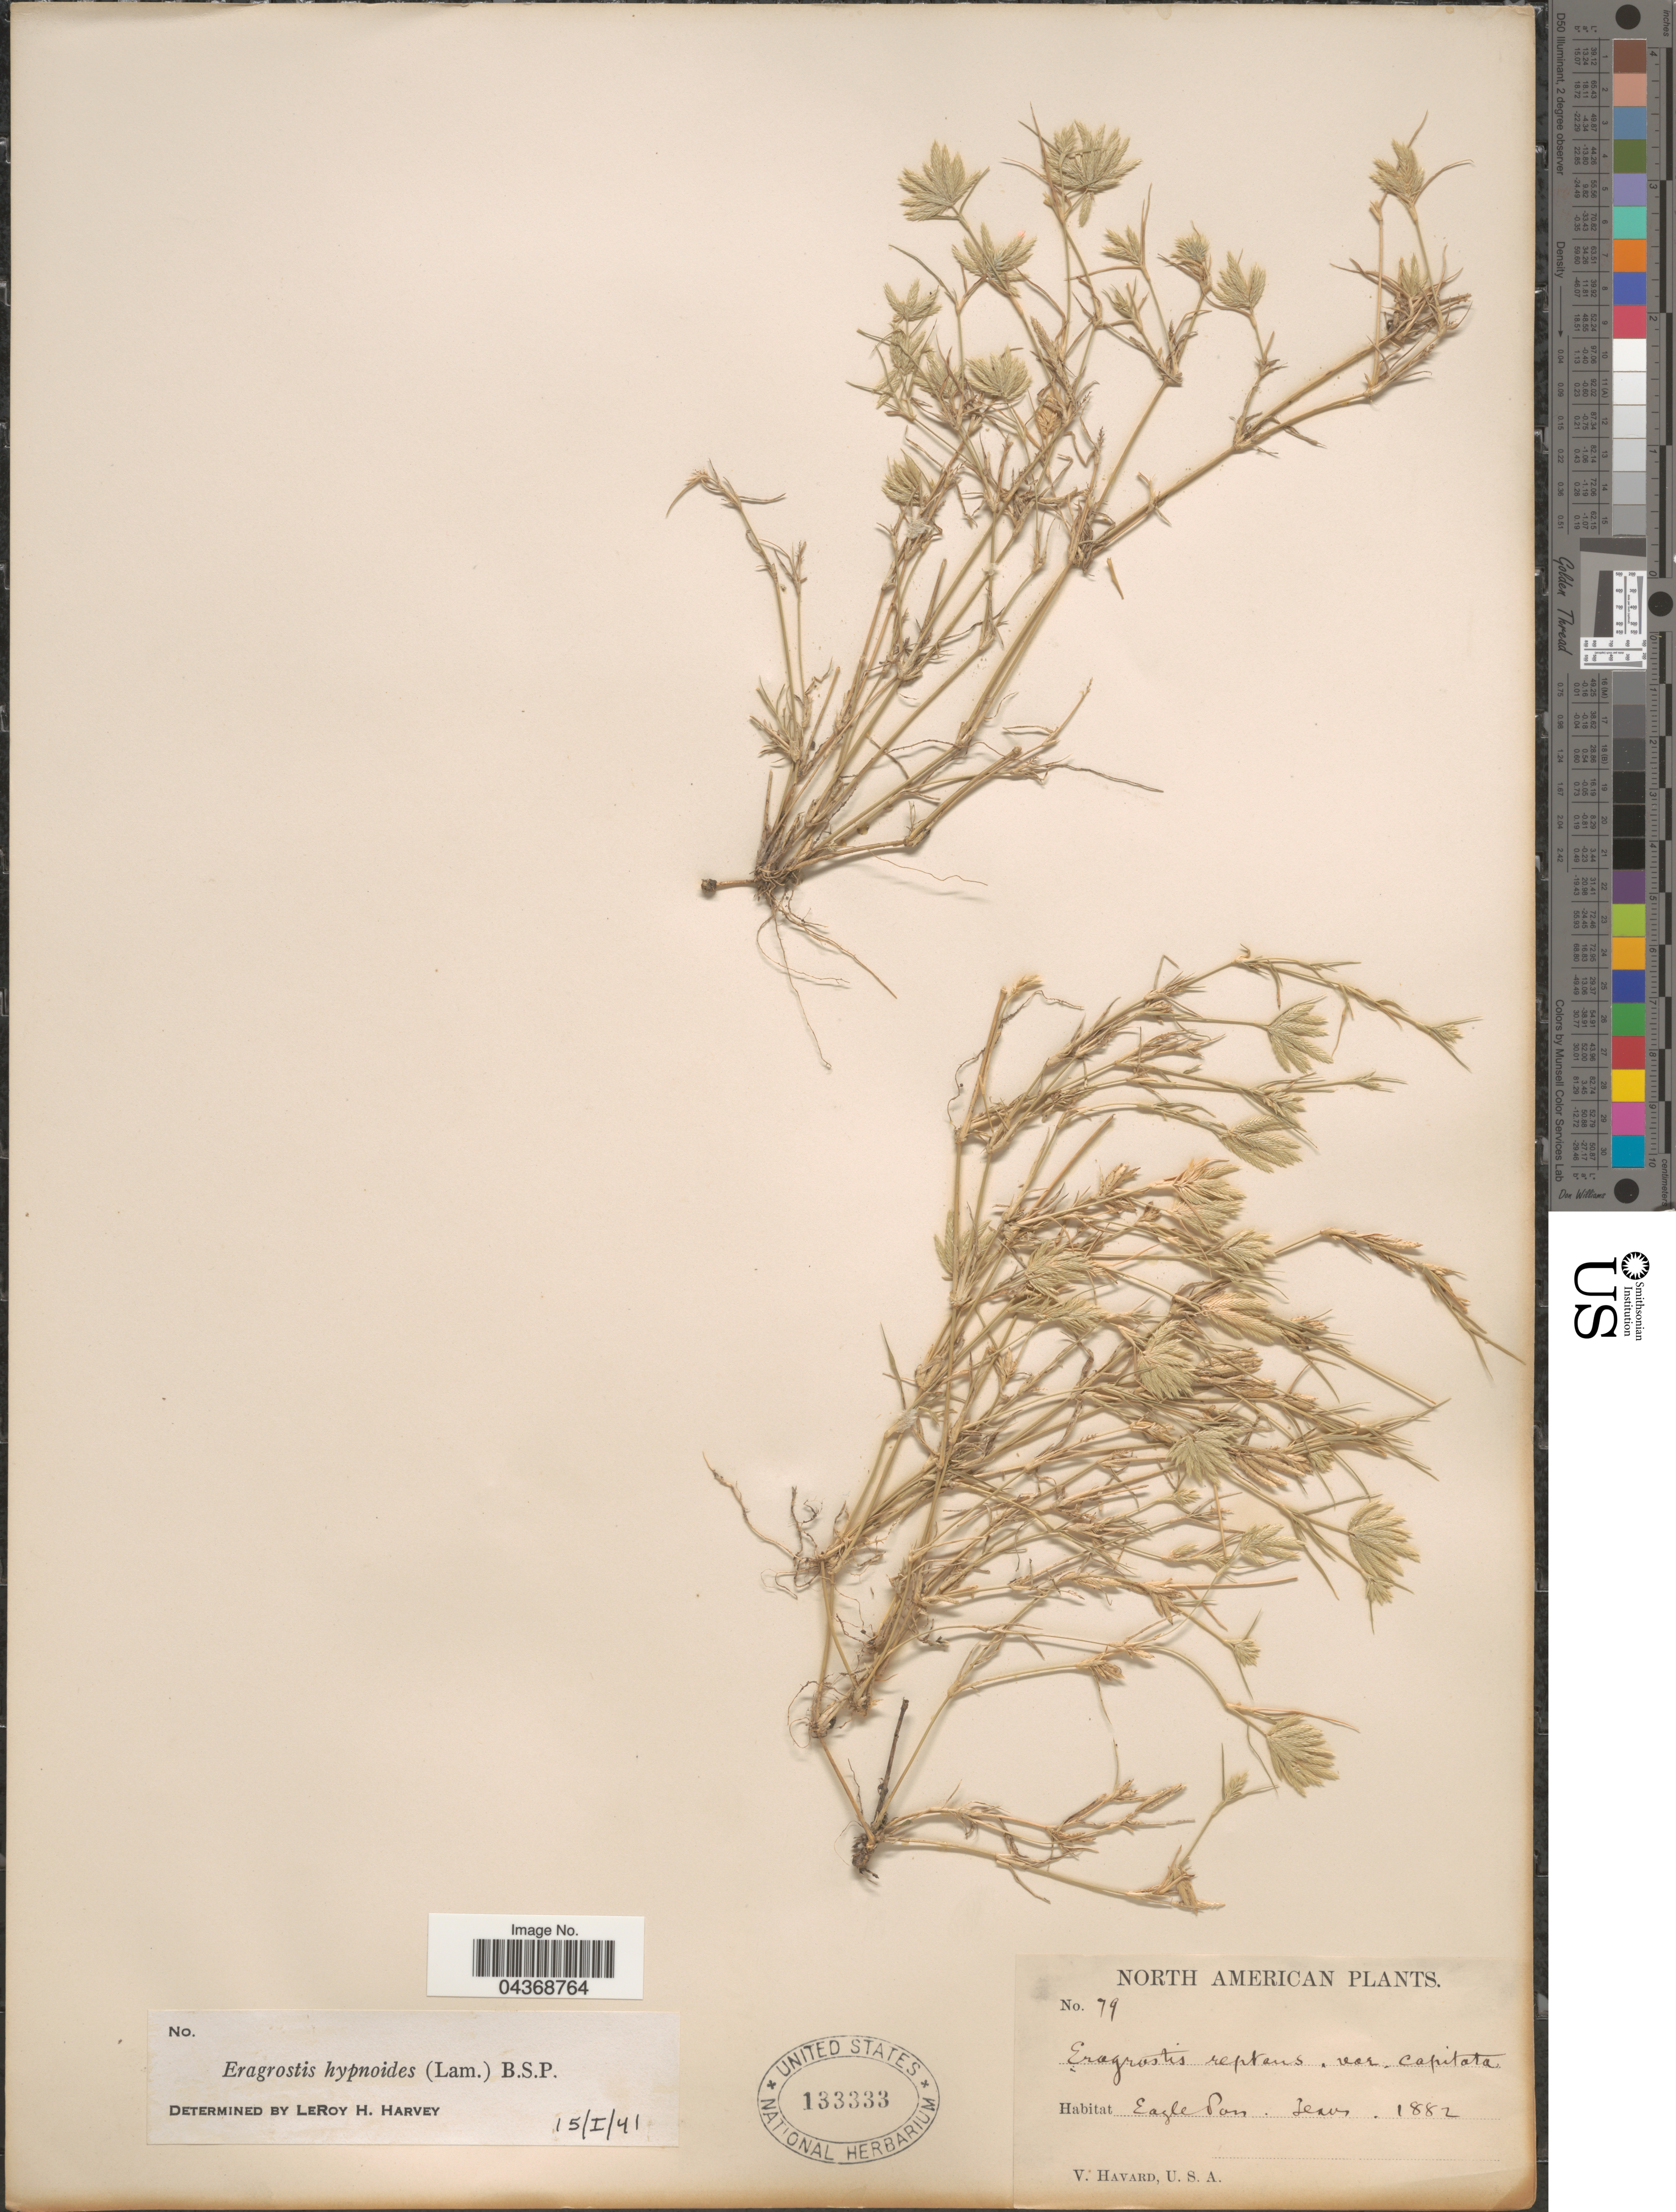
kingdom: Plantae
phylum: Tracheophyta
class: Liliopsida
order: Poales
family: Poaceae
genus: Eragrostis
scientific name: Eragrostis hypnoides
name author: (Lam.) Britton, Stearns & Poggenb.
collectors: V. Havard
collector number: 79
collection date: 1882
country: United States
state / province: Texas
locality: Eagle Pass.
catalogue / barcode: US 133333